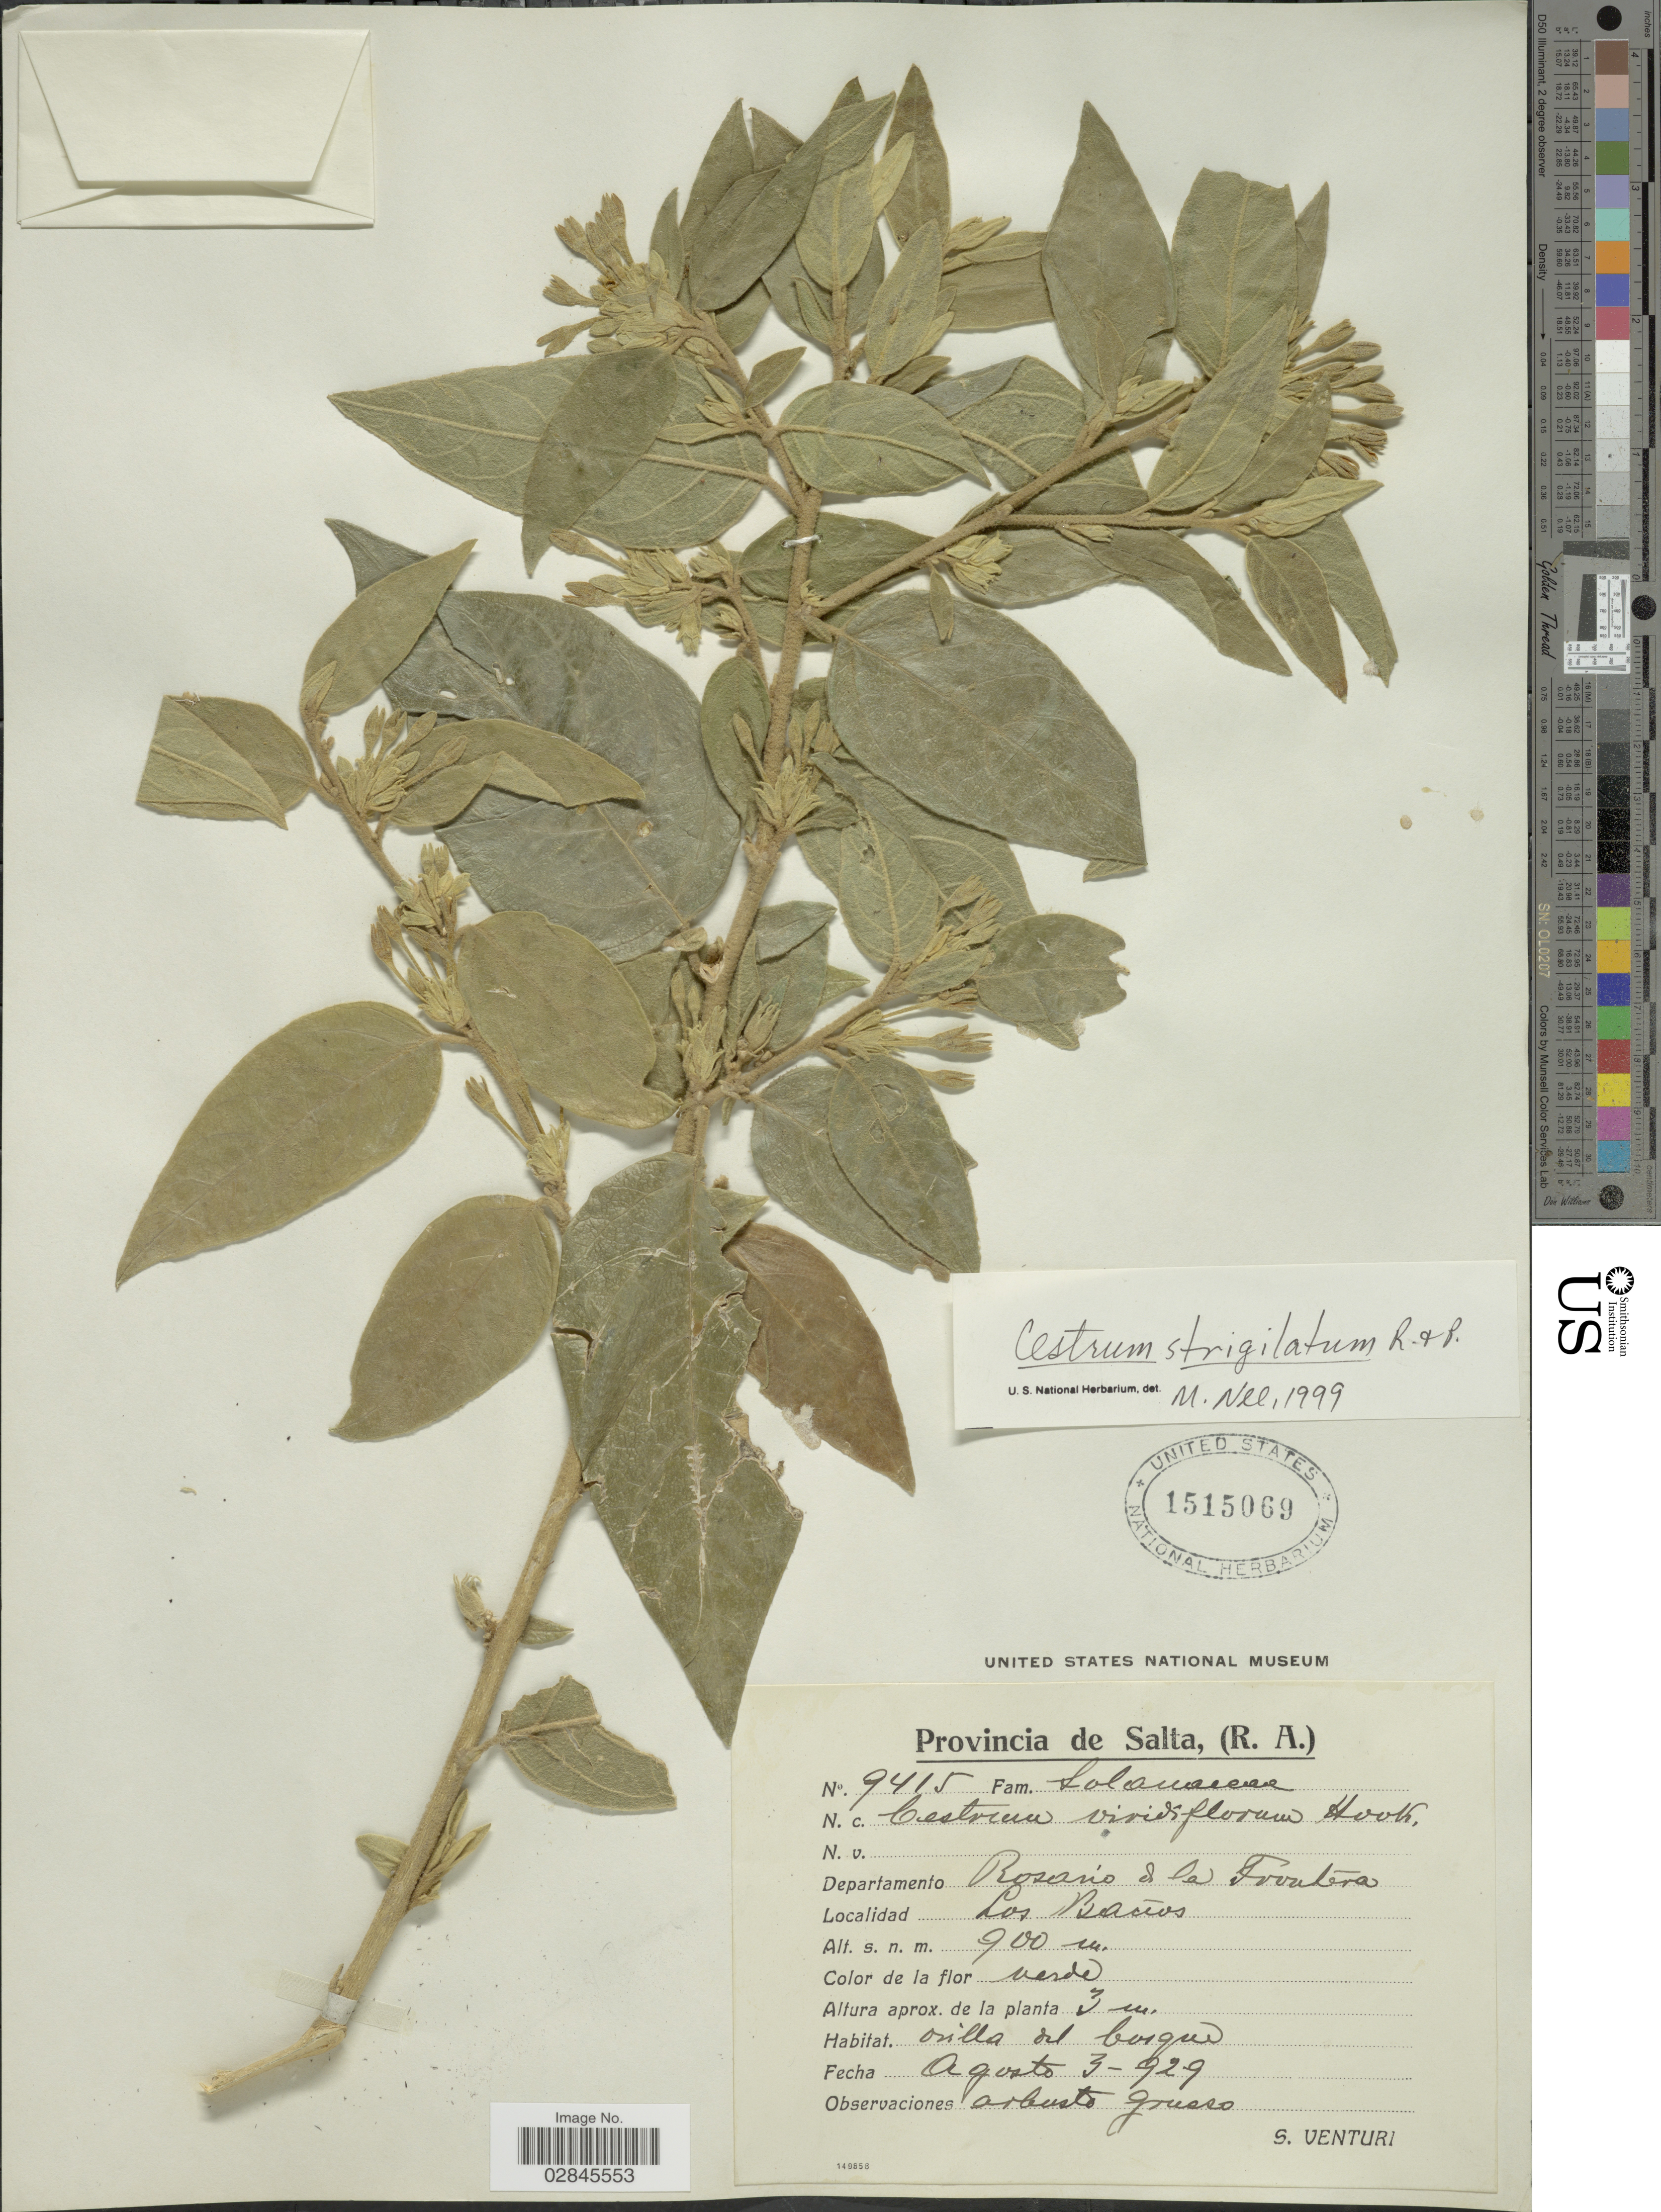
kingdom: Plantae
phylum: Tracheophyta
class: Magnoliopsida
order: Solanales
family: Solanaceae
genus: Cestrum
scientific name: Cestrum strigilatum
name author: Ruiz & Pav.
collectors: S. Venturi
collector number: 9415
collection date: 1929-08-03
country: Argentina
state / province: Salta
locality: Departamento Rosario de la Frontera. Los Baños.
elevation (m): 900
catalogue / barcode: US 1515069